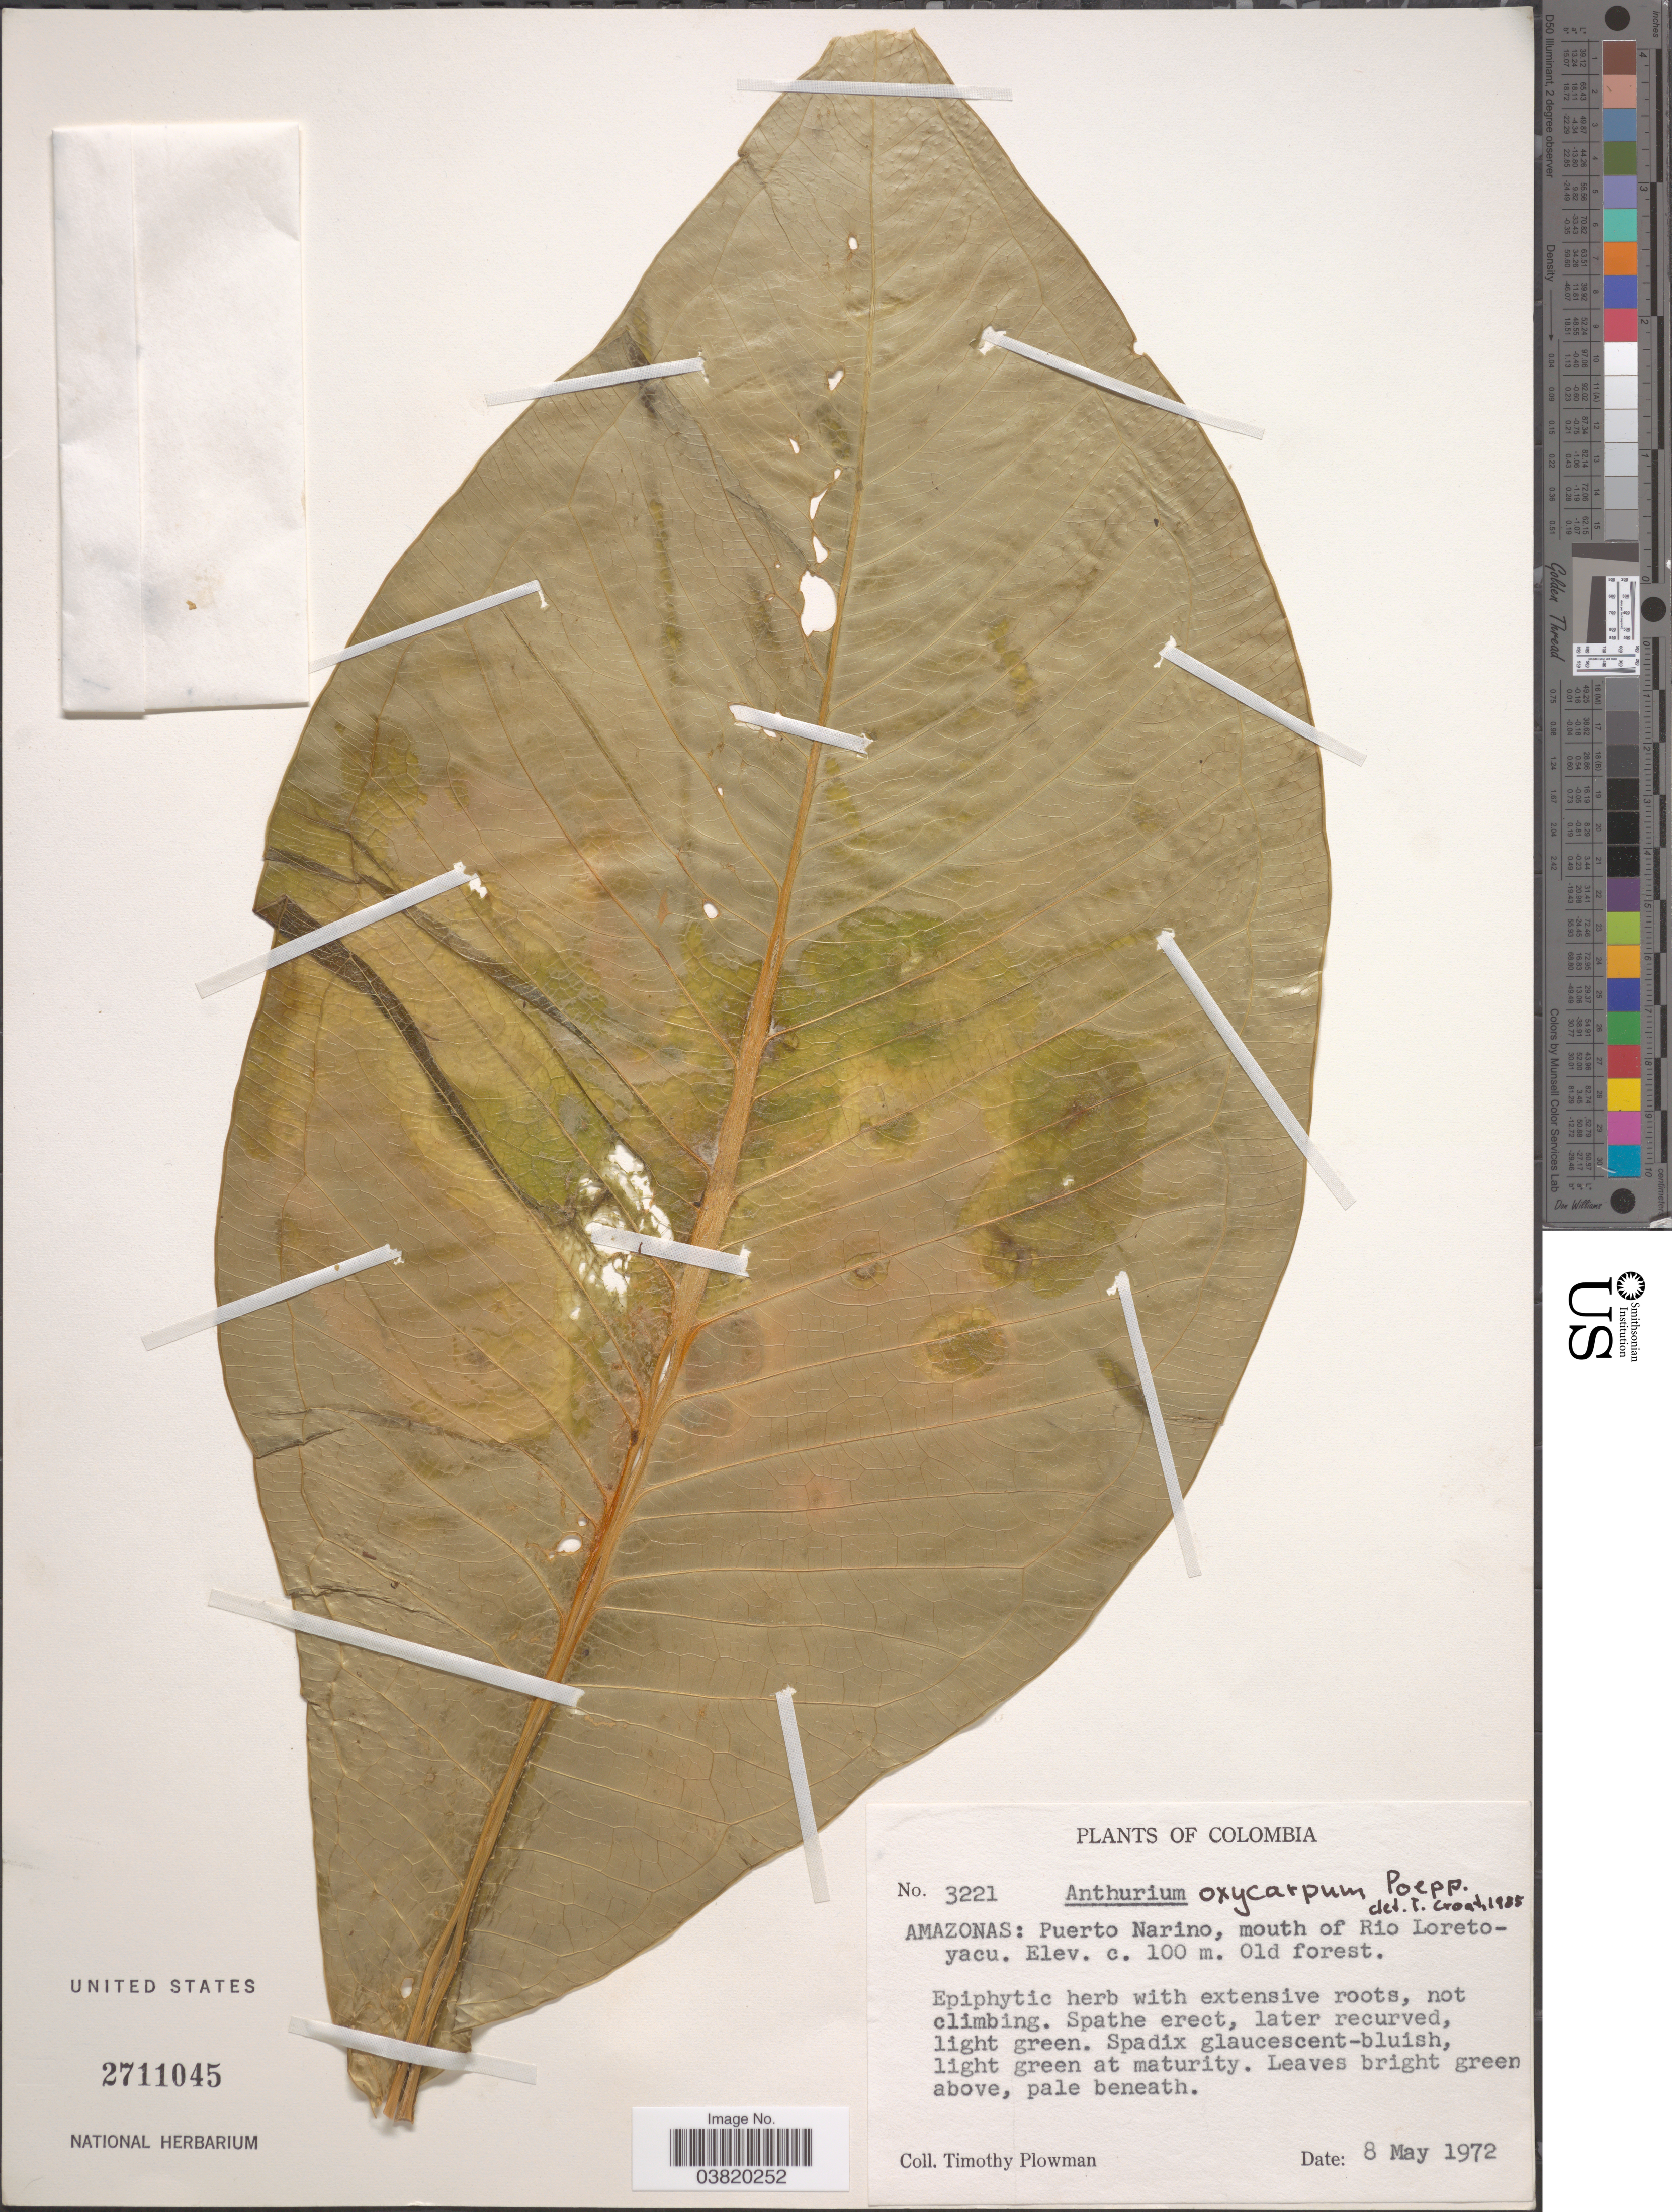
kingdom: Plantae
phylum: Tracheophyta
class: Liliopsida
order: Alismatales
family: Araceae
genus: Anthurium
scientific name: Anthurium oxycarpum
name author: Poepp.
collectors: T. Plowman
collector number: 3221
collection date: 1972-05-08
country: Colombia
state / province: Amazônas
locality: Puerto Narino, mouth of Rio Loretoyacu.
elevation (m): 100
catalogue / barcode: US 2711045